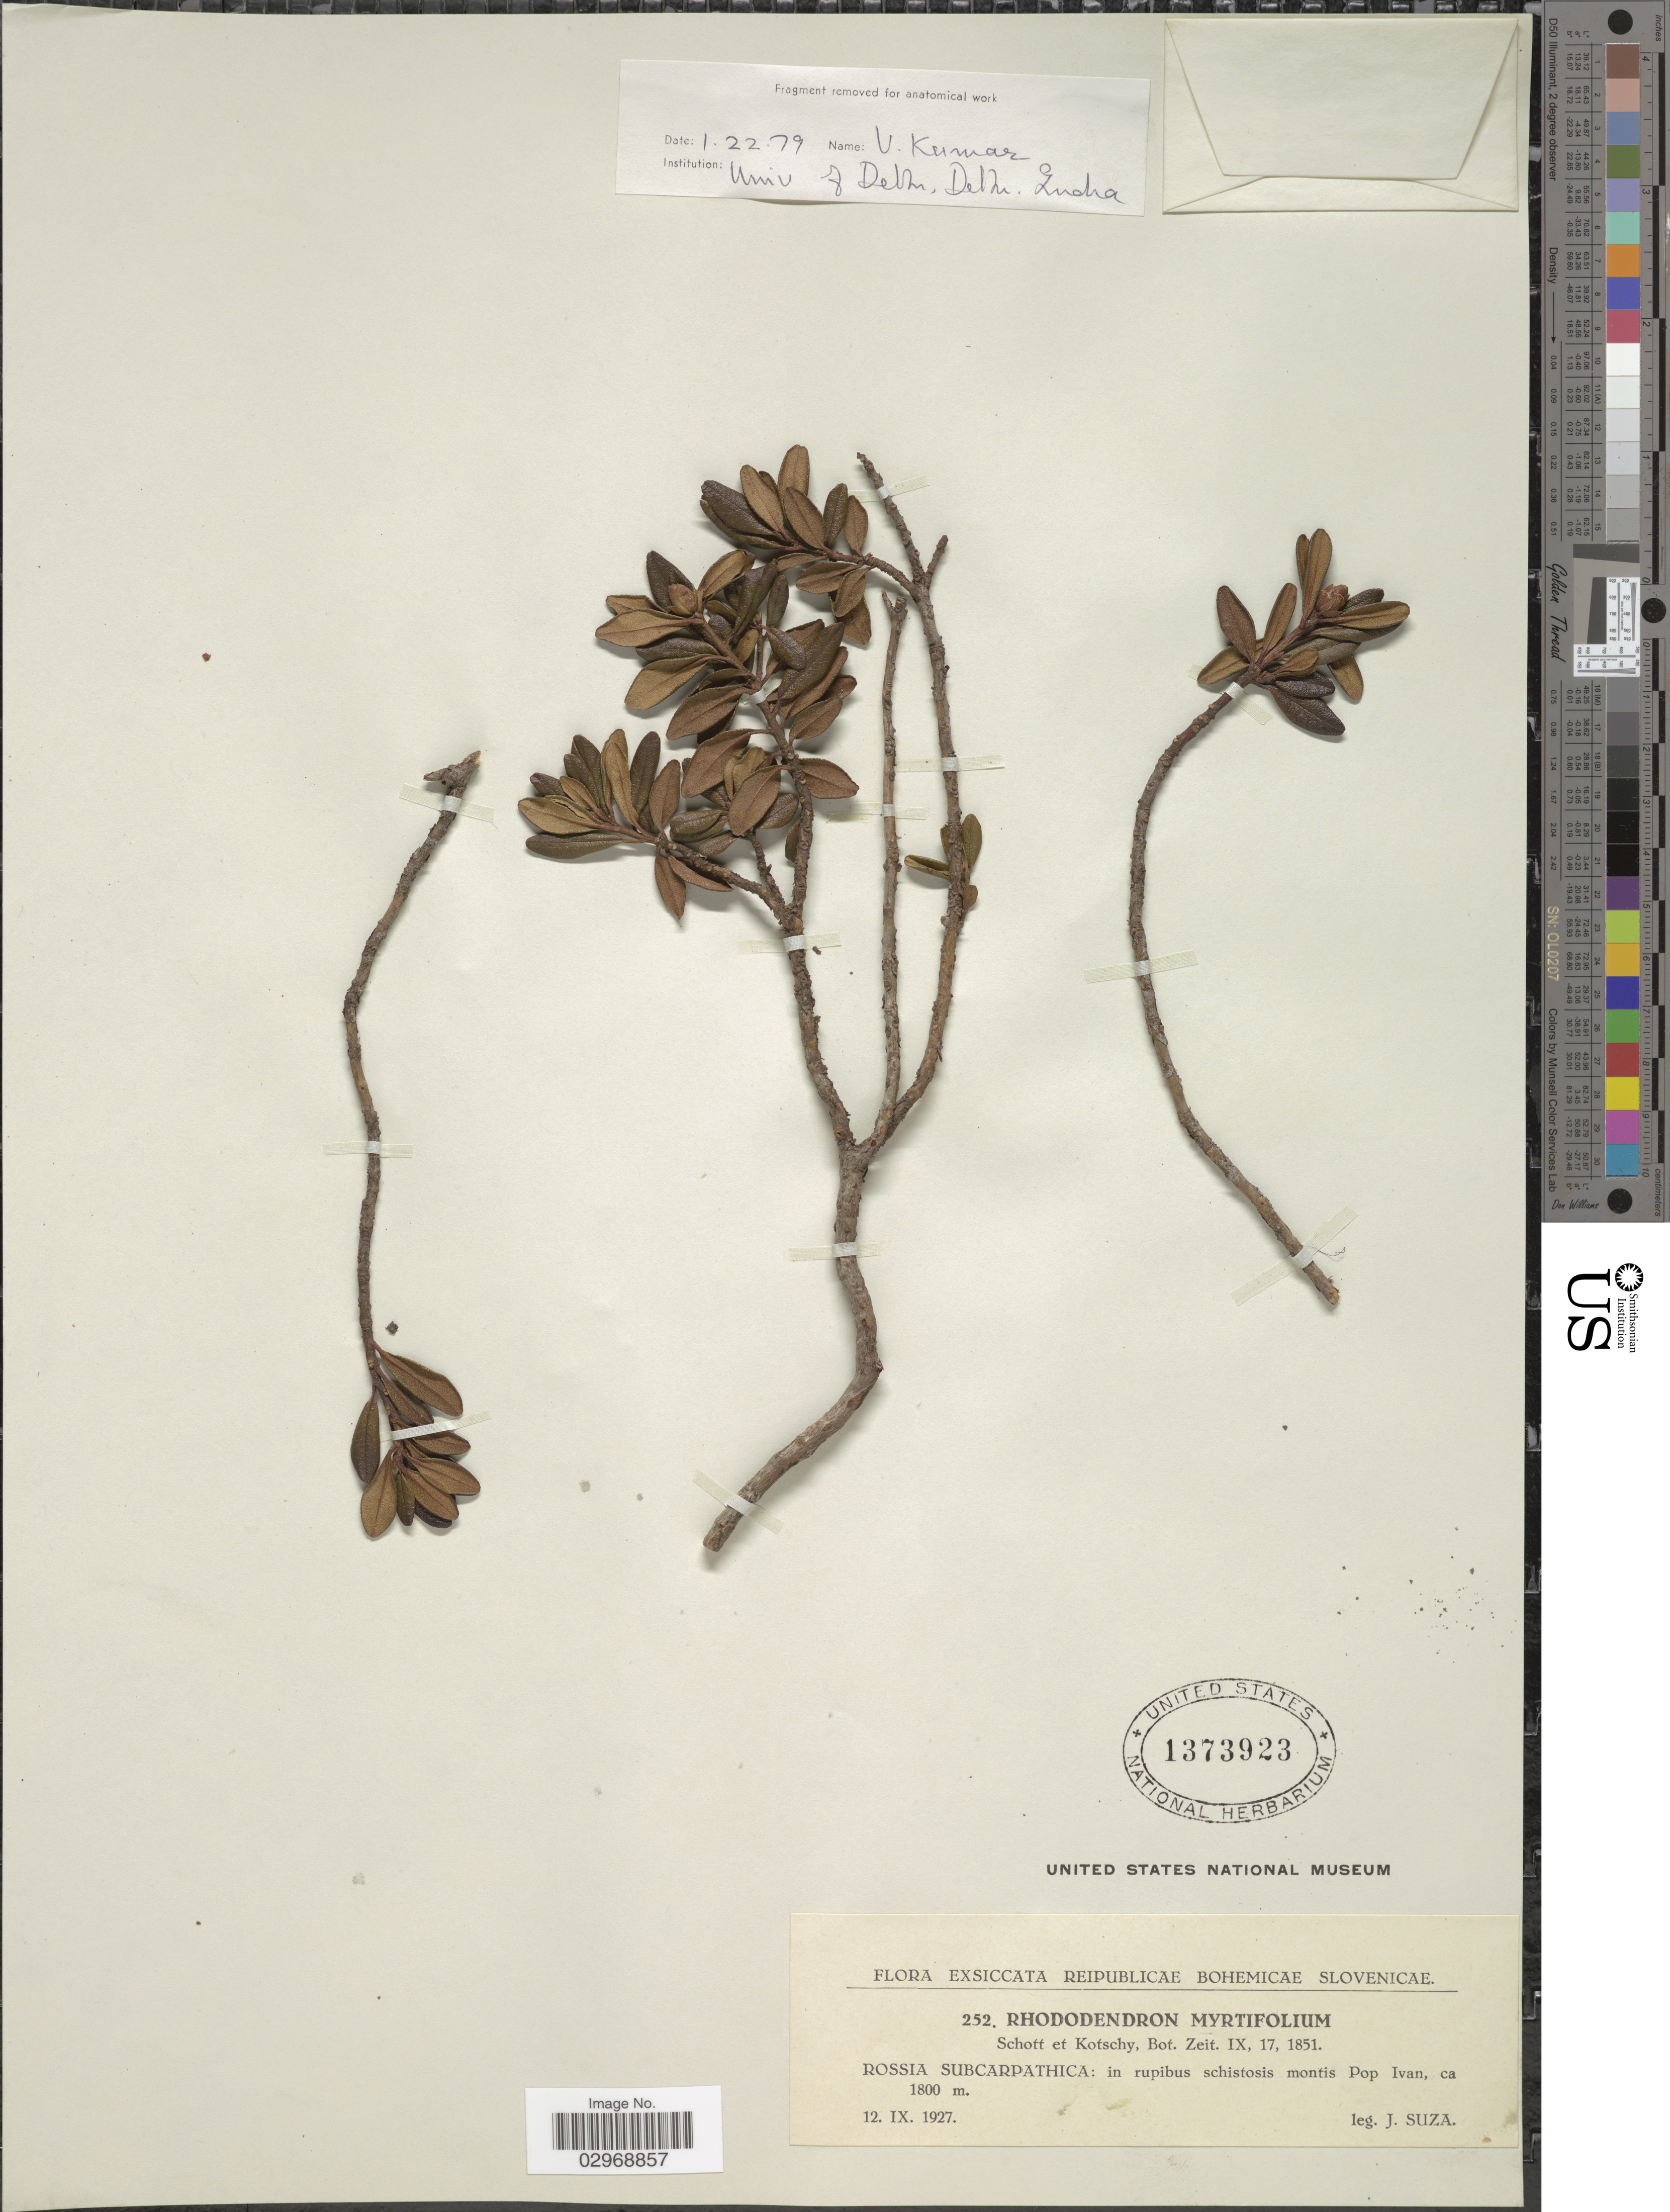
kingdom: Plantae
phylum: Tracheophyta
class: Magnoliopsida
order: Ericales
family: Ericaceae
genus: Rhododendron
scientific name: Rhododendron myrtifolium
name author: Schott & Kotschy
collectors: J. Suza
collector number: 252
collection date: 1927-11-12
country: Slovenia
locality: Rossia Subcarpathica: in rupibus schistosis montis Pop Ivan.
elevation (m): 1800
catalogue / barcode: US 1373923